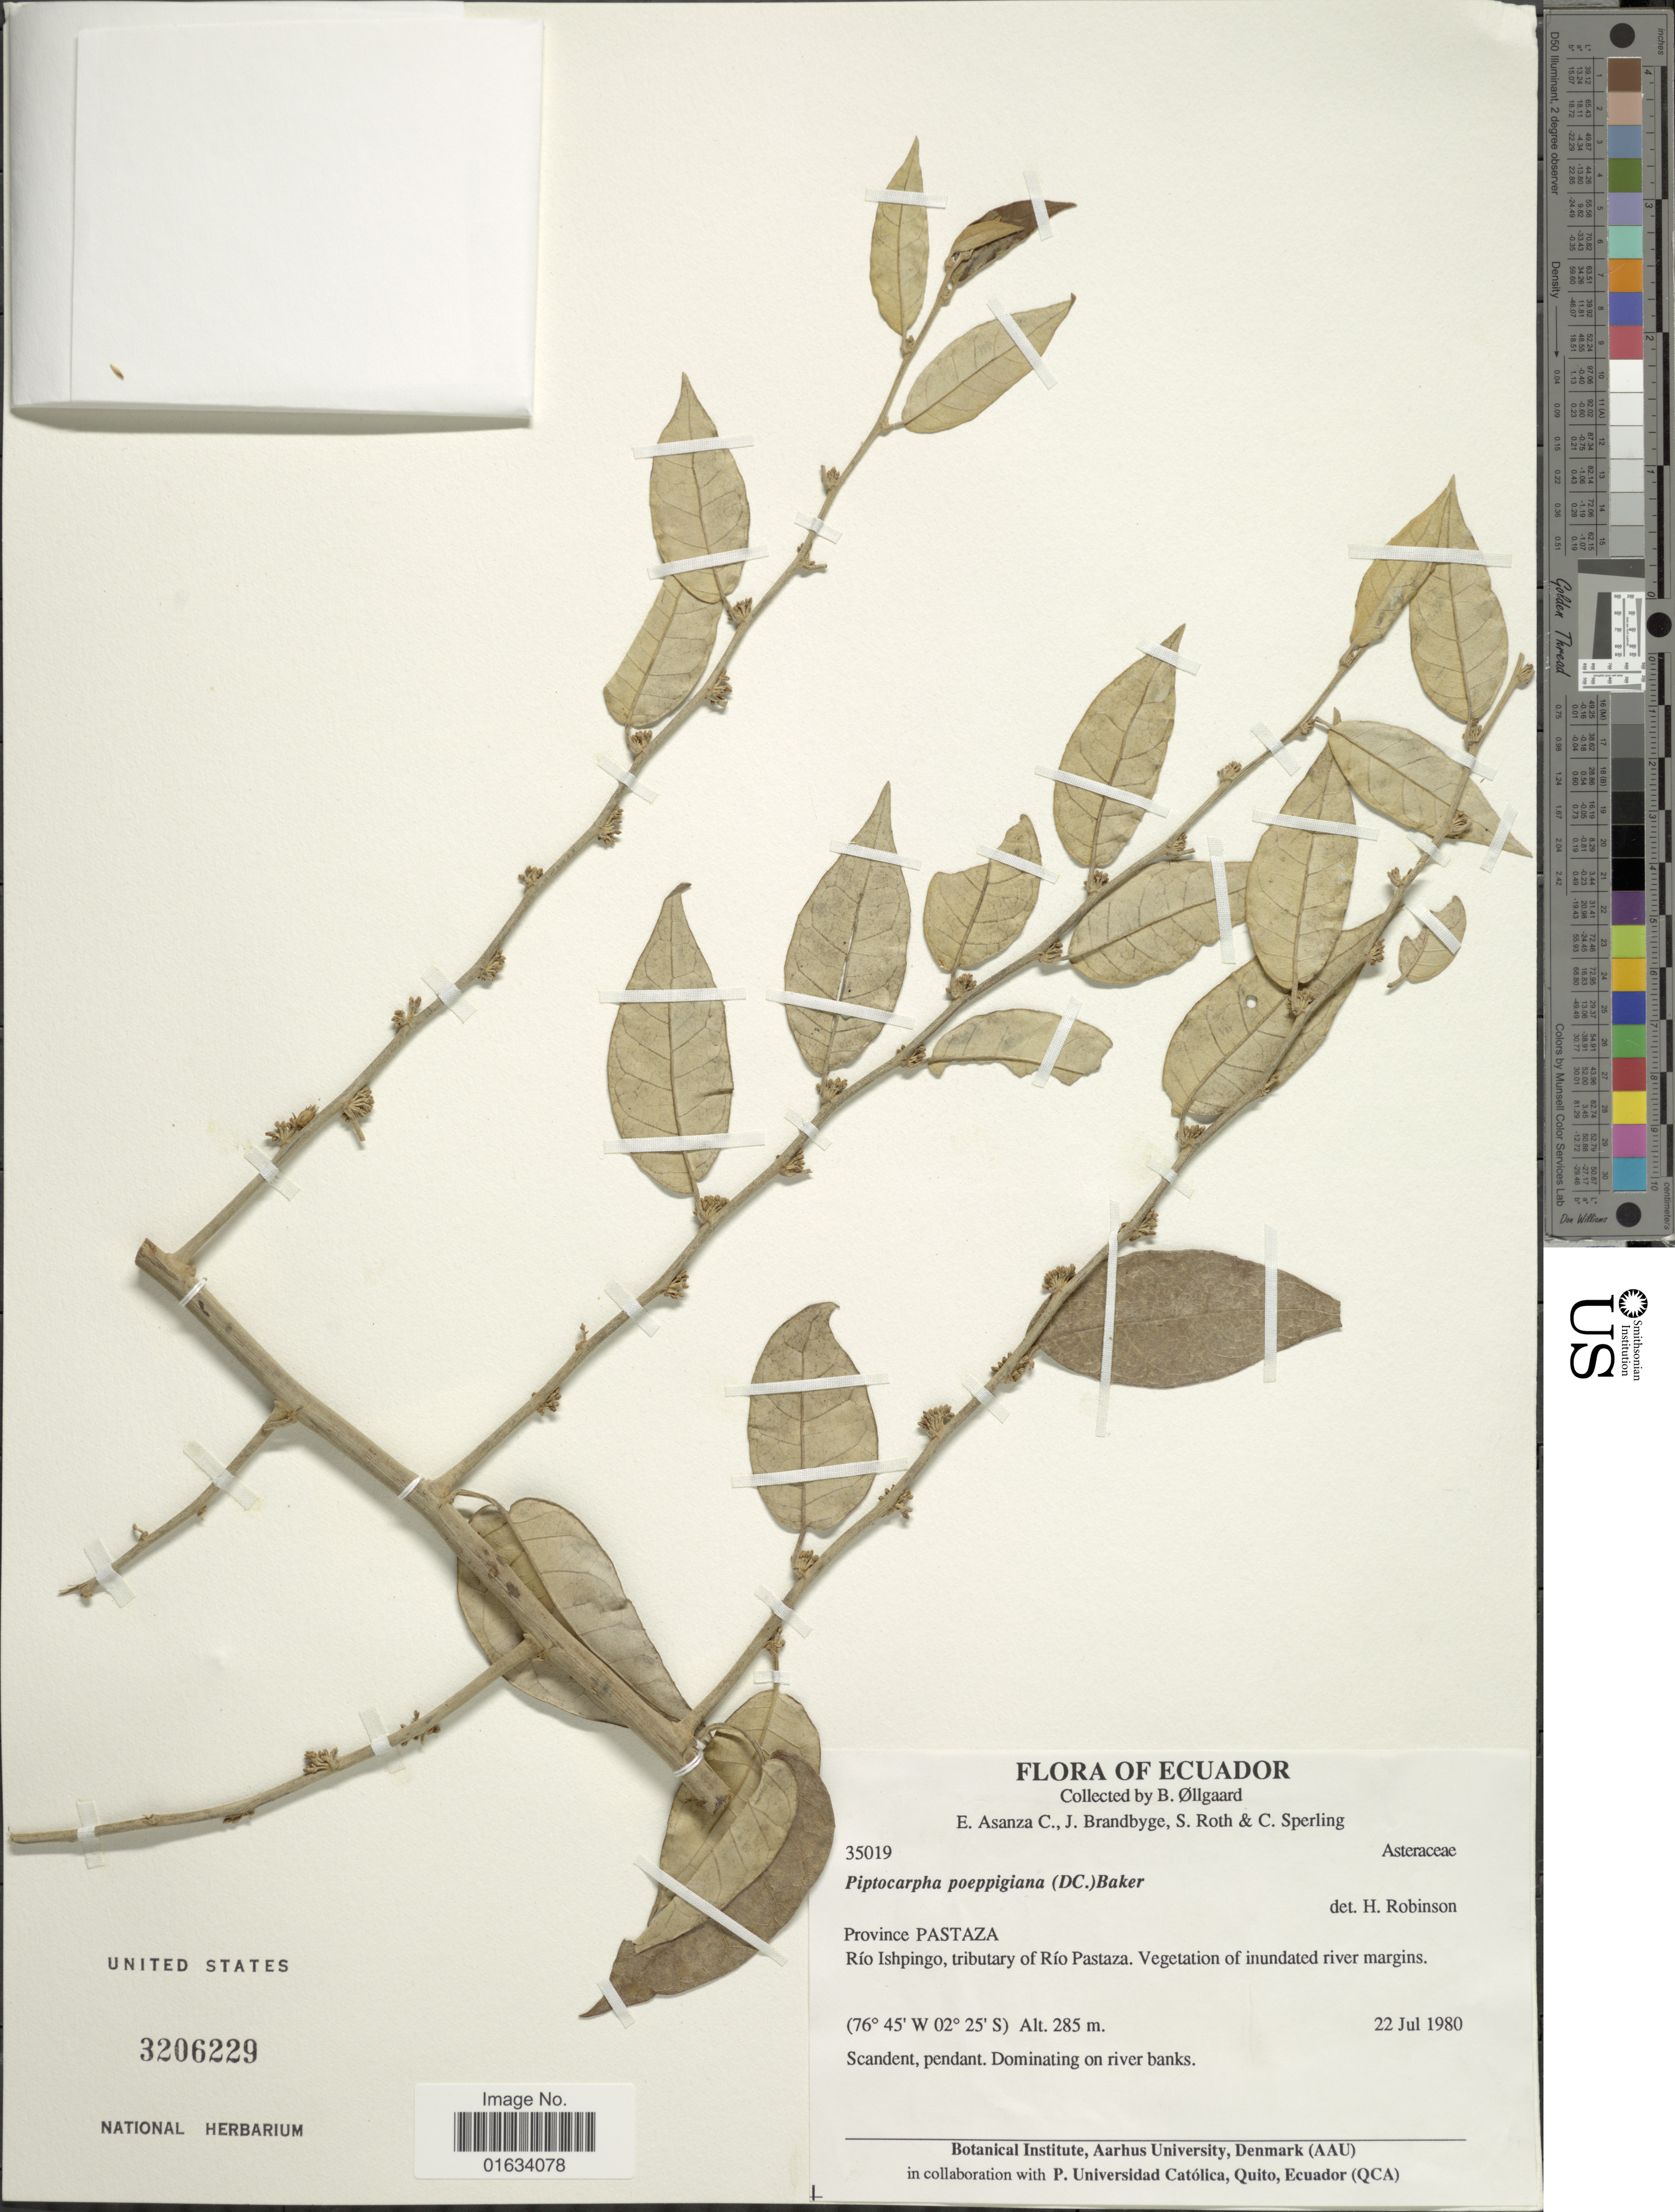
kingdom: Plantae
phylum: Tracheophyta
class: Magnoliopsida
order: Asterales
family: Asteraceae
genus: Piptocarpha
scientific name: Piptocarpha poeppigiana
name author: (DC.) Baker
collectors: B. Øllgaard, E. Asanza C., J. Brandbyge, S. Roth & C. Sperling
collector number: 35019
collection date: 1980-07-22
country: Ecuador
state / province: Pastaza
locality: Ecuador. Province Pastaza. Rio Ishpingo, tributary of Rio Pastaza.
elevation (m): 285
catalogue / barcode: US 3206229